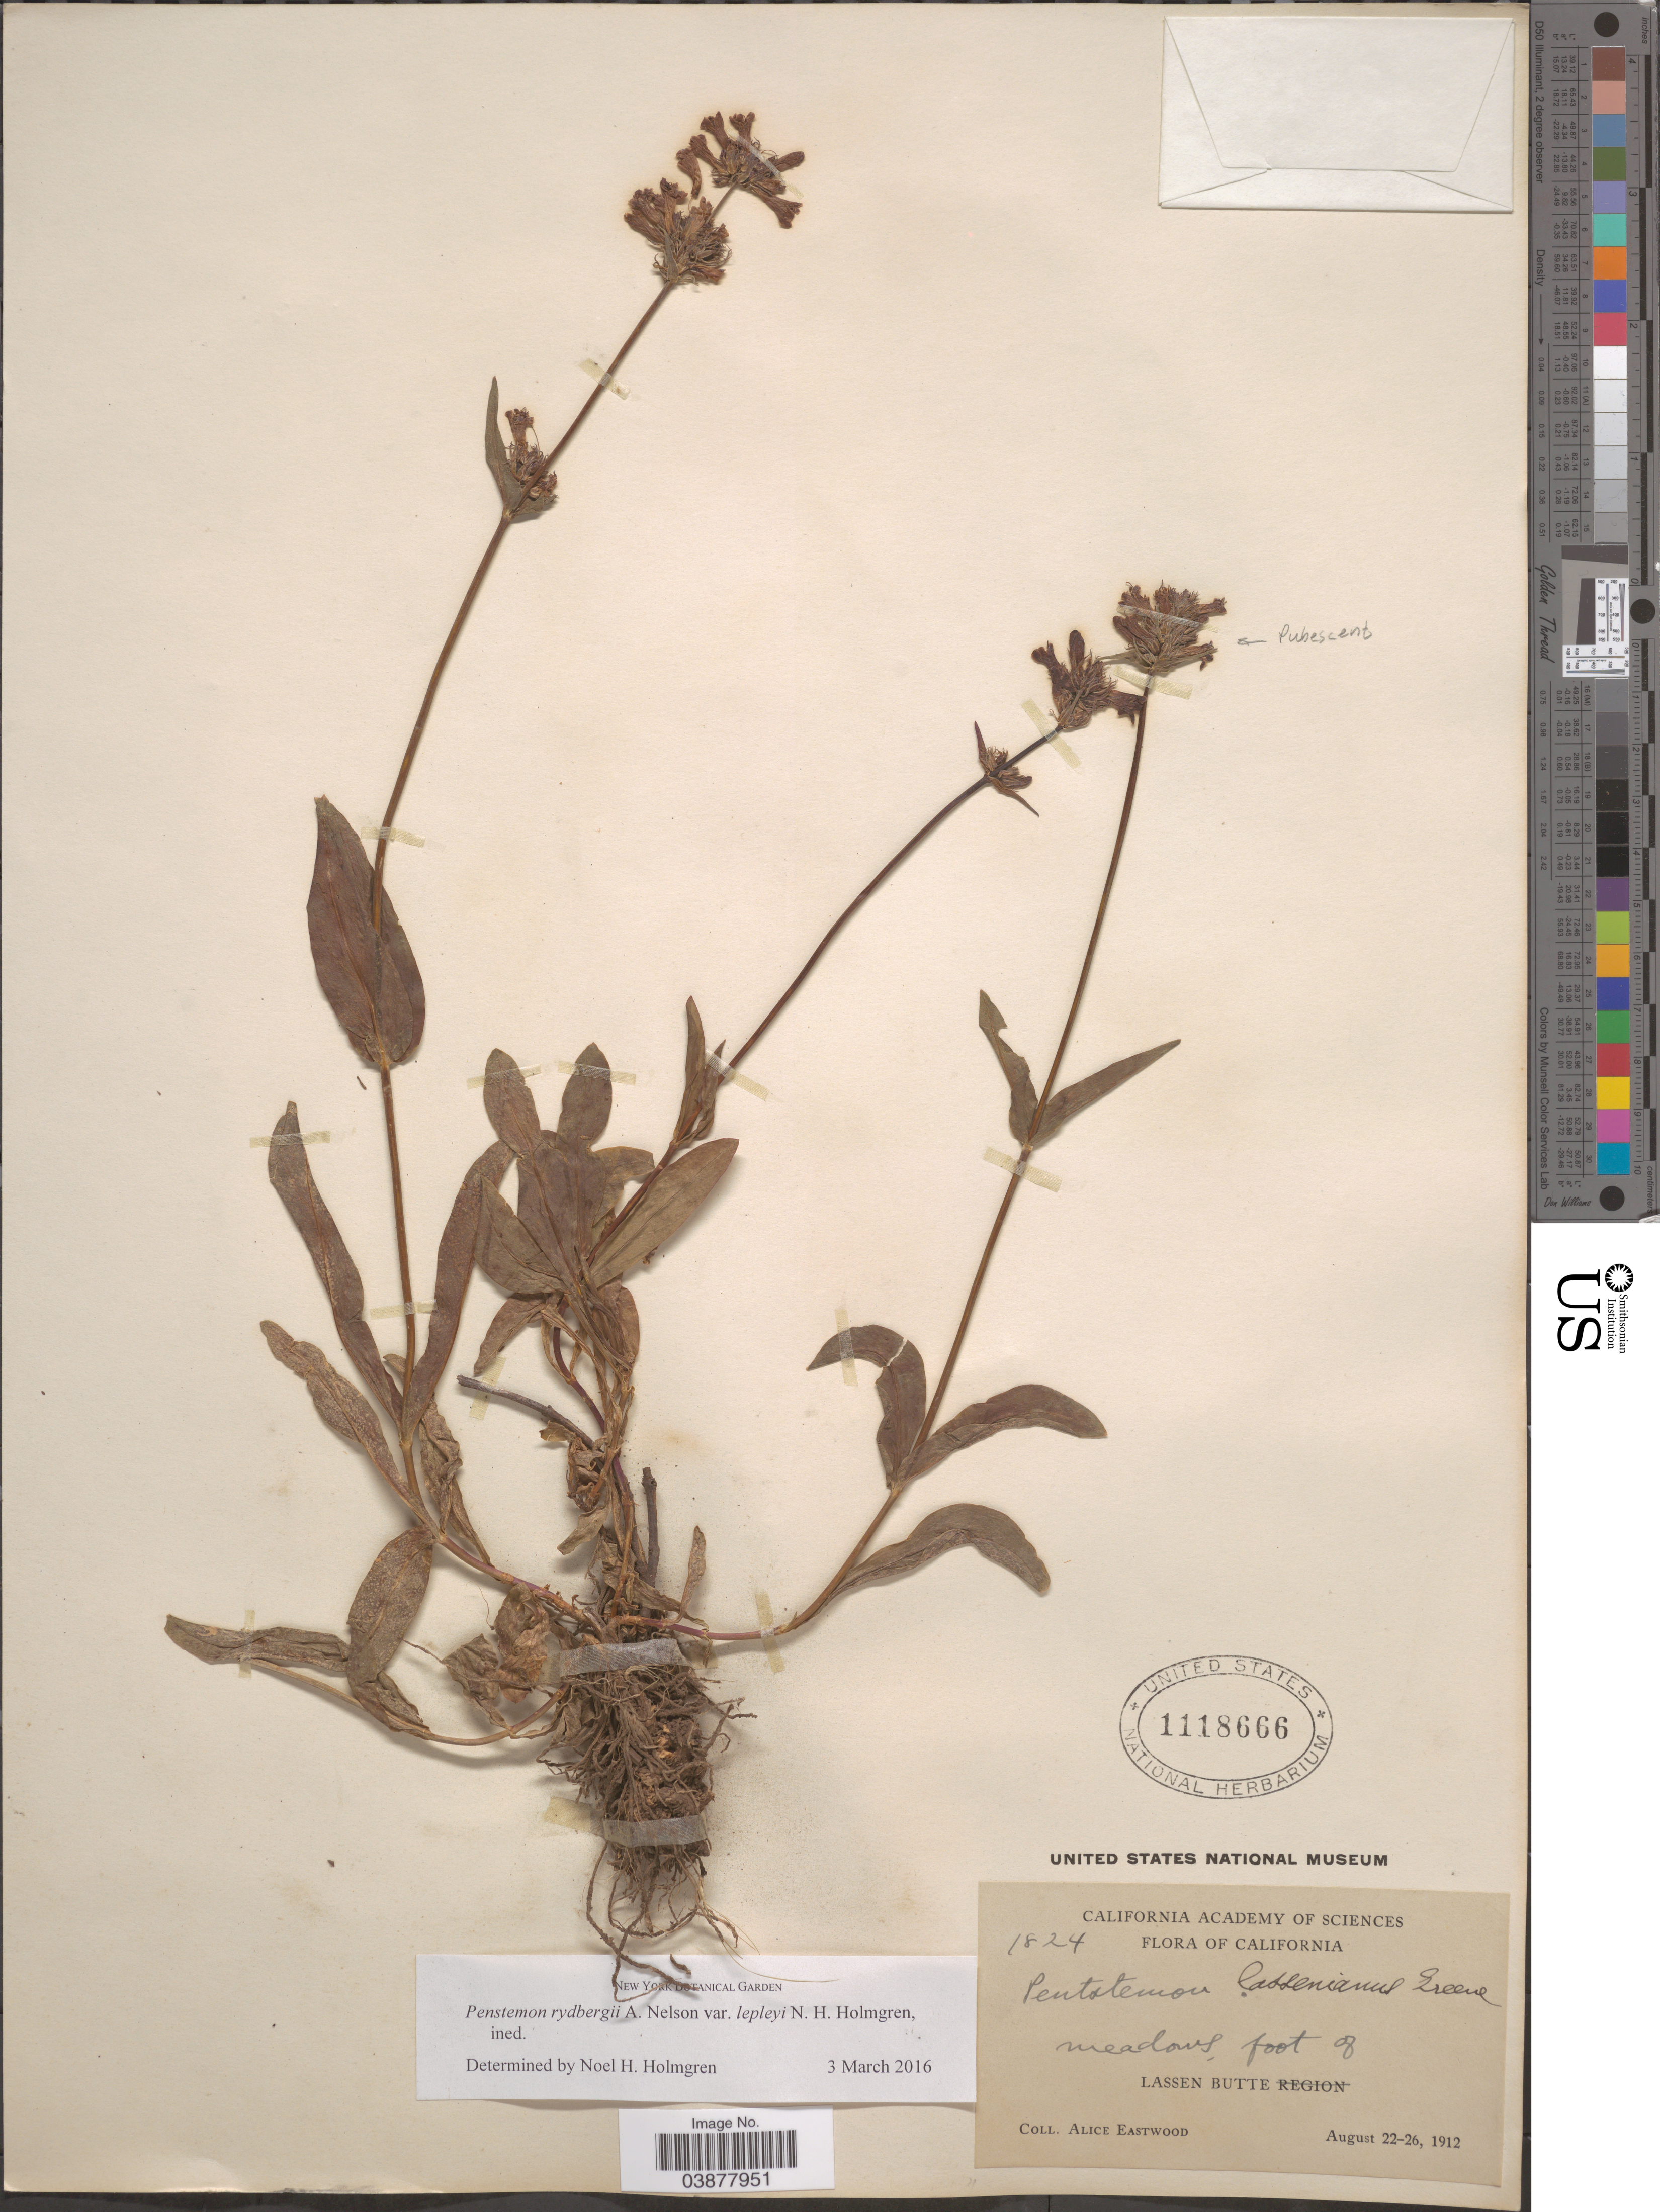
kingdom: Plantae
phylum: Tracheophyta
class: Magnoliopsida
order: Lamiales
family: Plantaginaceae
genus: Penstemon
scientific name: Penstemon rydbergii var. lepleyi N.H. Holmgren var. nov. ined.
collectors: A. Eastwood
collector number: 1824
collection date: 1912-08-22/1912-08-26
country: United States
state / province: California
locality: Meadows, foot of Lassen Butte.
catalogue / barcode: US 1118666